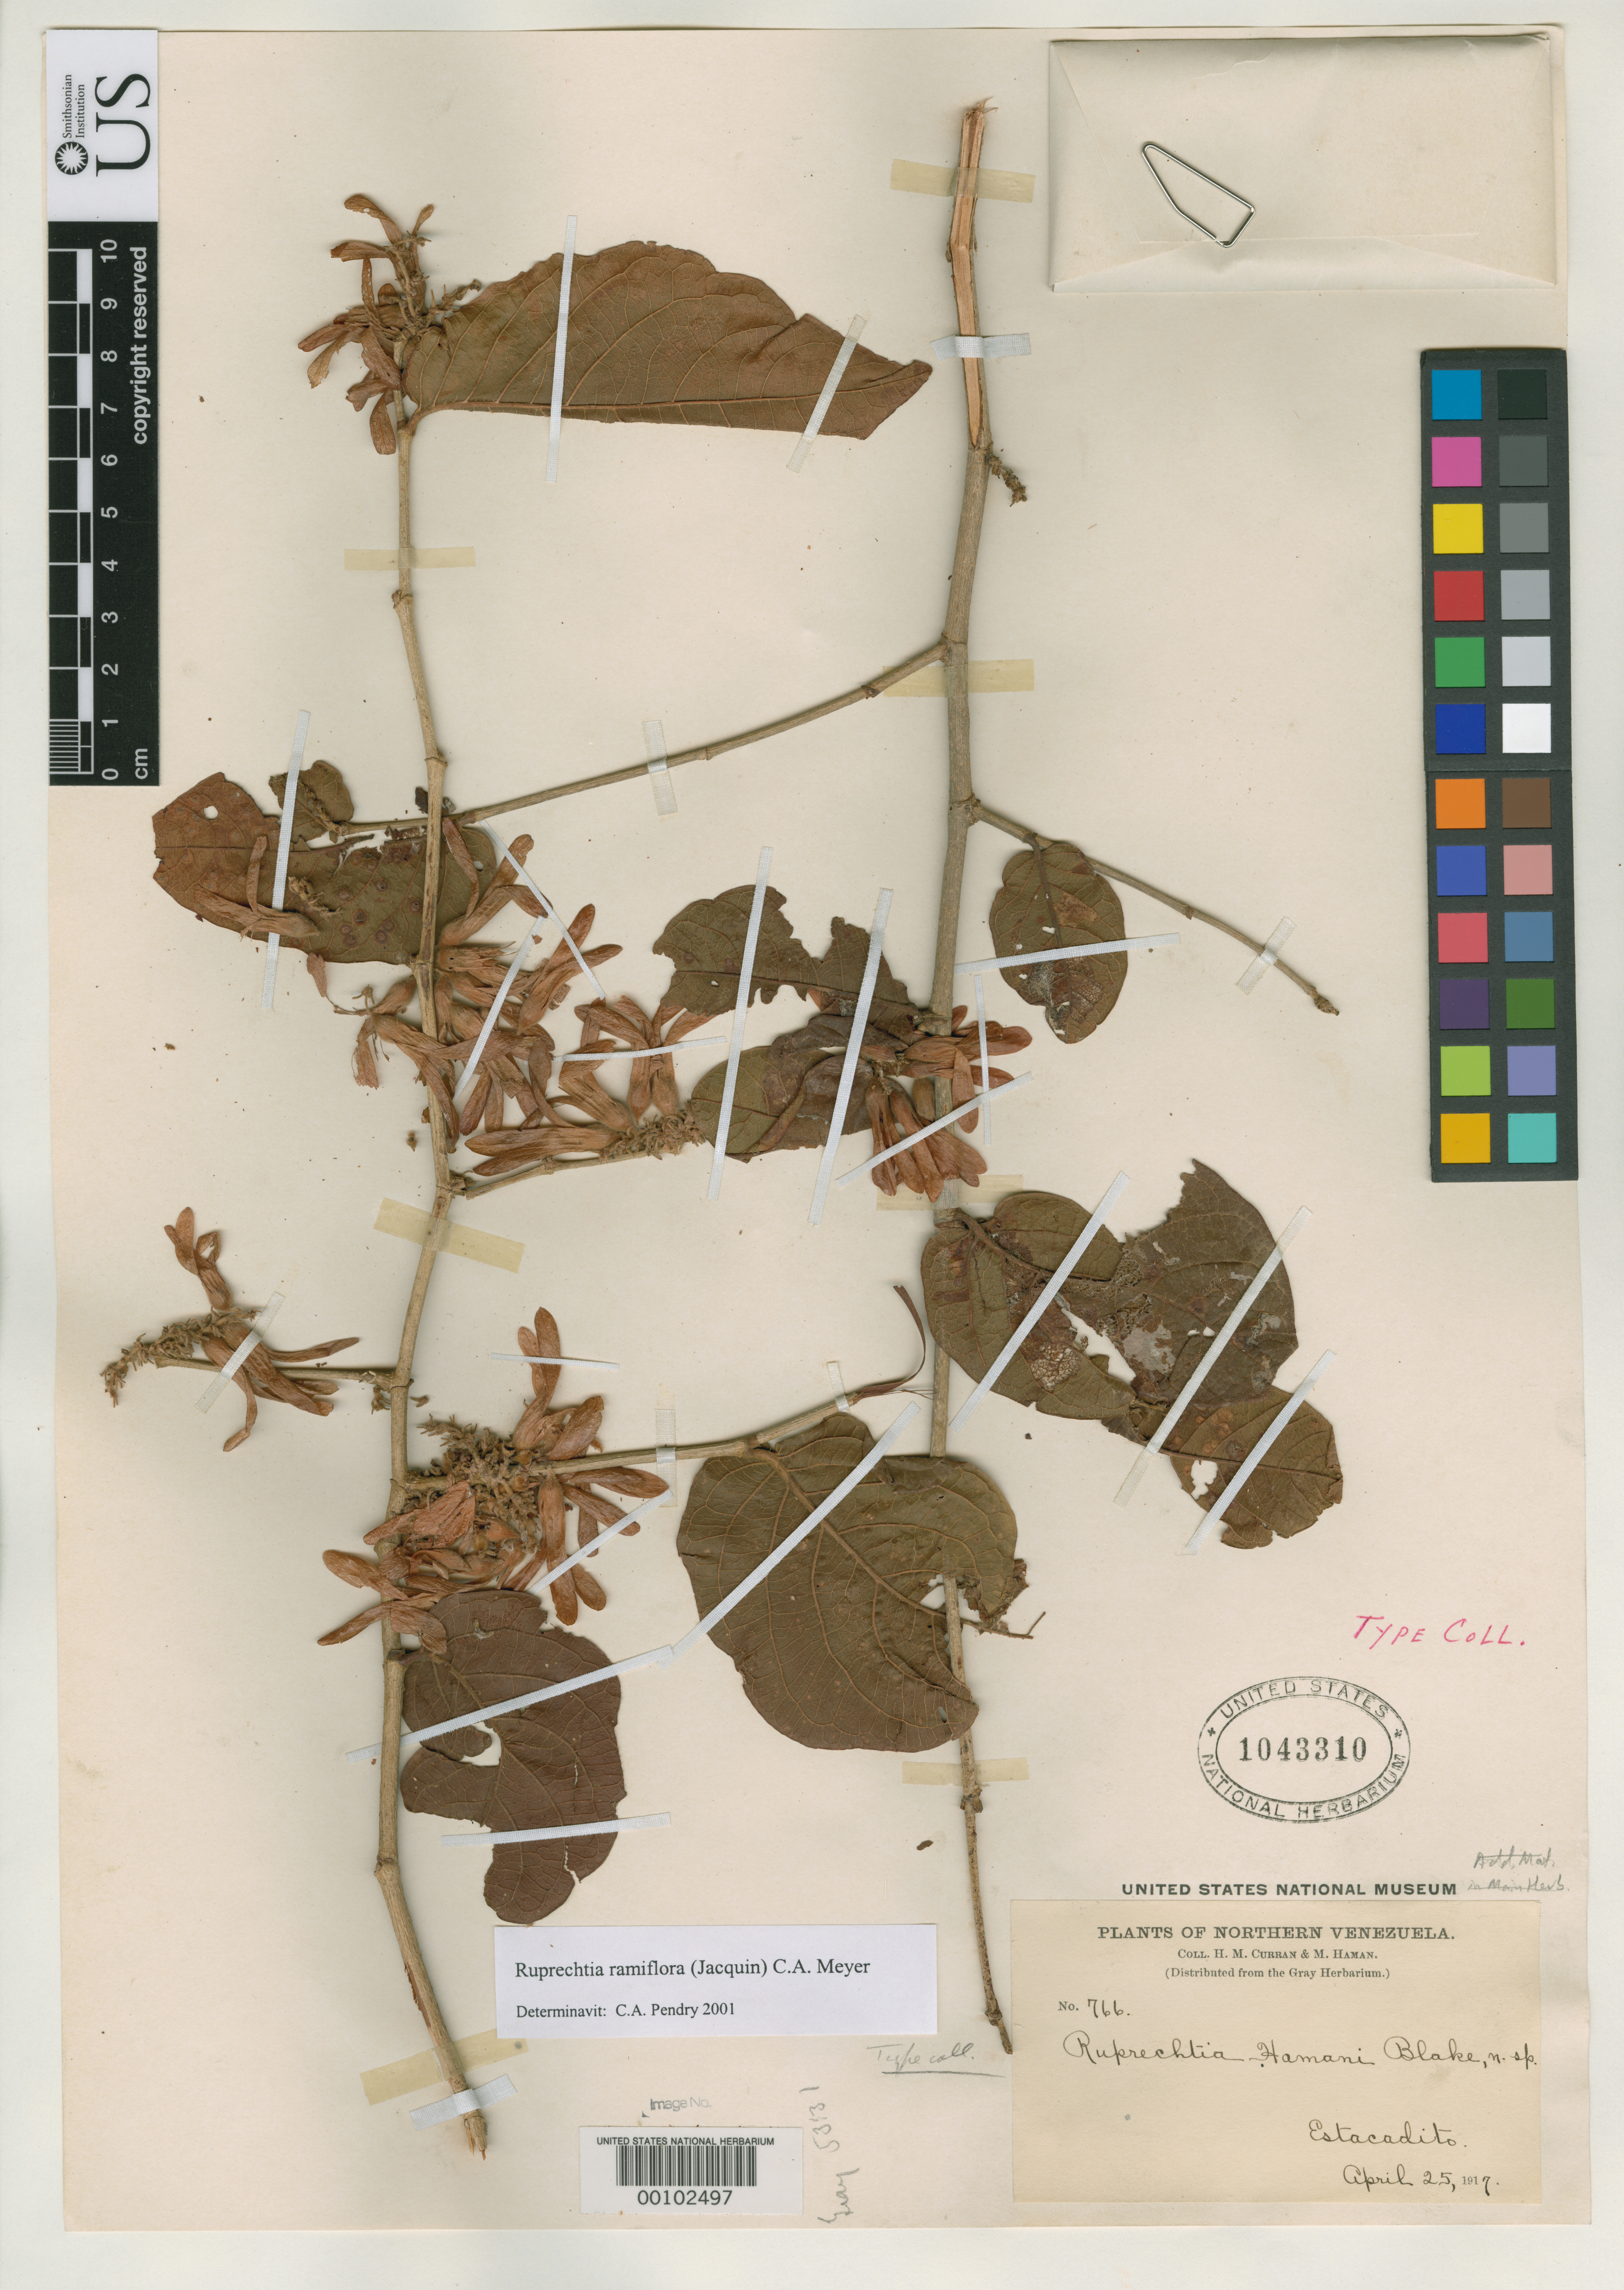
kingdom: Plantae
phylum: Tracheophyta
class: Magnoliopsida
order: Caryophyllales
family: Polygonaceae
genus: Ruprechtia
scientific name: Ruprechtia hamanii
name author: S.F. Blake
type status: Isotype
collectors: H. M. Curran & M. Haman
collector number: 766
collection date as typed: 25 Apr 1917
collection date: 1917-04-25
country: Venezuela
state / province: Falcón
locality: Estacadita.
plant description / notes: Cited 2004 by C.A. Pendry, Syst. Bot. Monogr. 67: 65.; Note that collection date differs from other isotype at US (this one matches date as cited by Pendry 2004)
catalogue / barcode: US 1043310